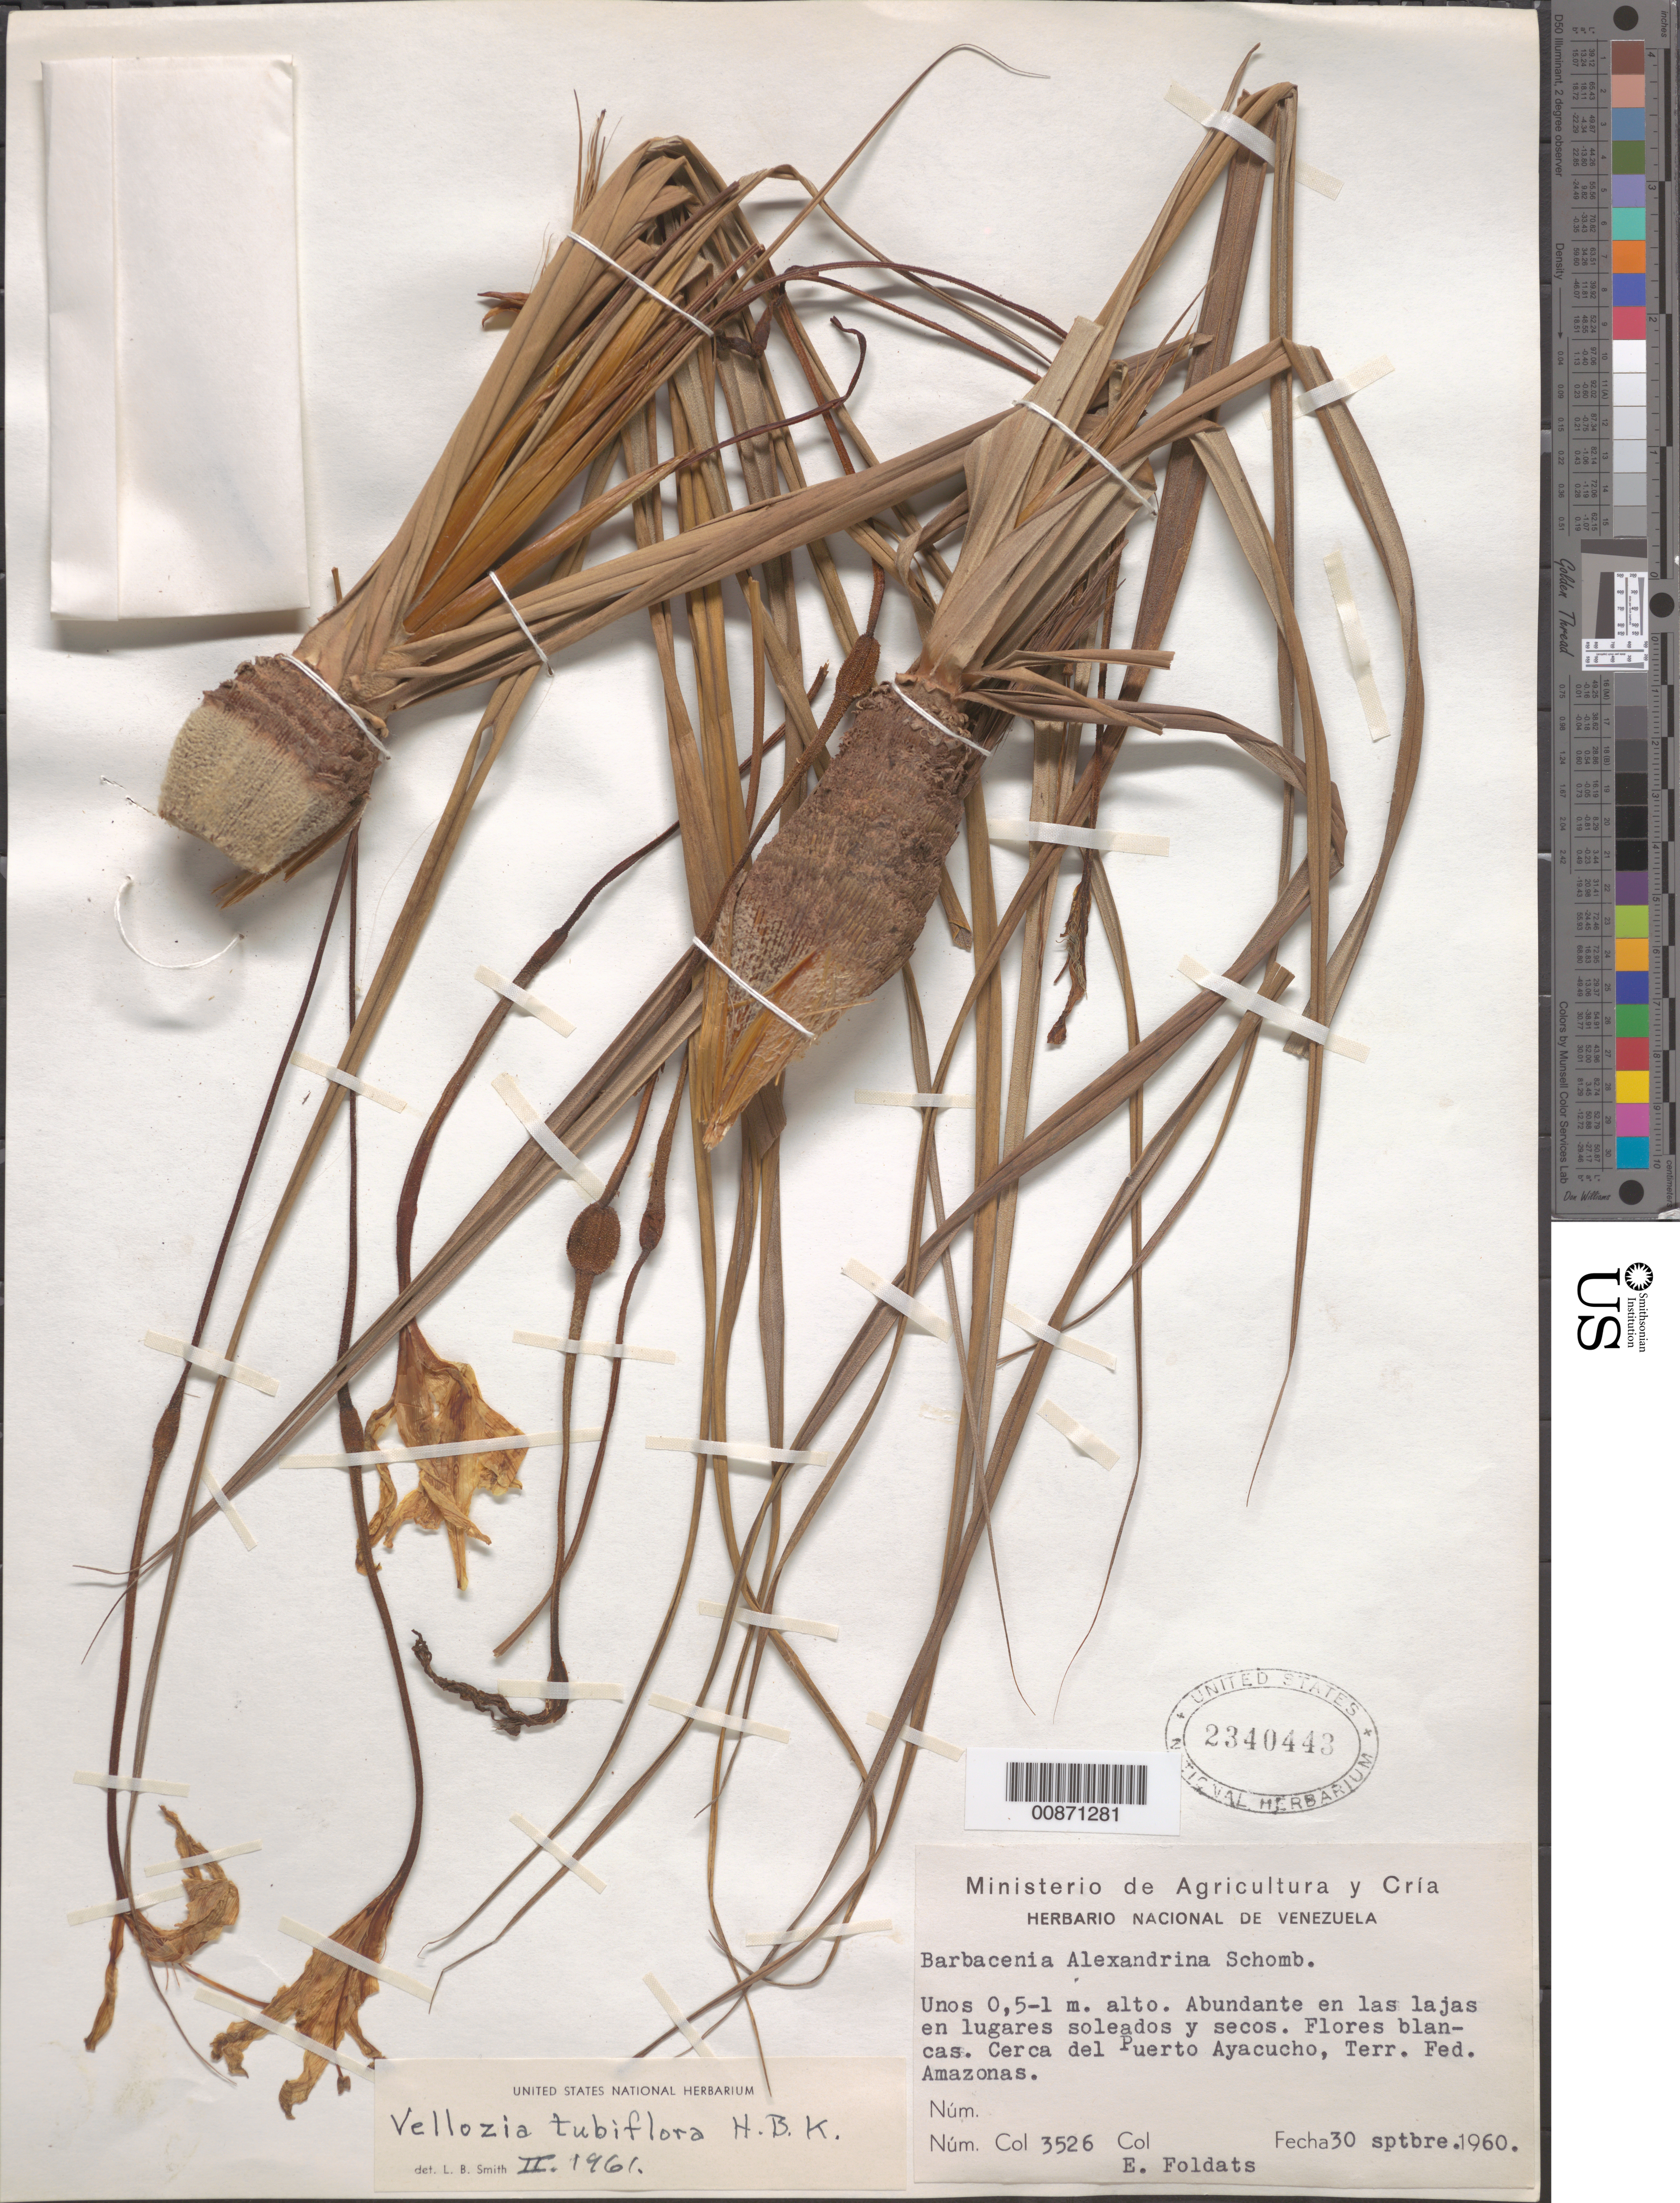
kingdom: Plantae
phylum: Tracheophyta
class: Liliopsida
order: Pandanales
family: Velloziaceae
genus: Vellozia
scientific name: Vellozia tubiflora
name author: (A. Rich.) Kunth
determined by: Smith, Lyman B., (US), NMNH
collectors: E. Foldats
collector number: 3526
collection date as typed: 30-Sep-60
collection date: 1960-09-30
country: Venezuela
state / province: Amazonas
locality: Puerto Ayacucho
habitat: Lajas en lugares soleados y secos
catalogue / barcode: US 2340443